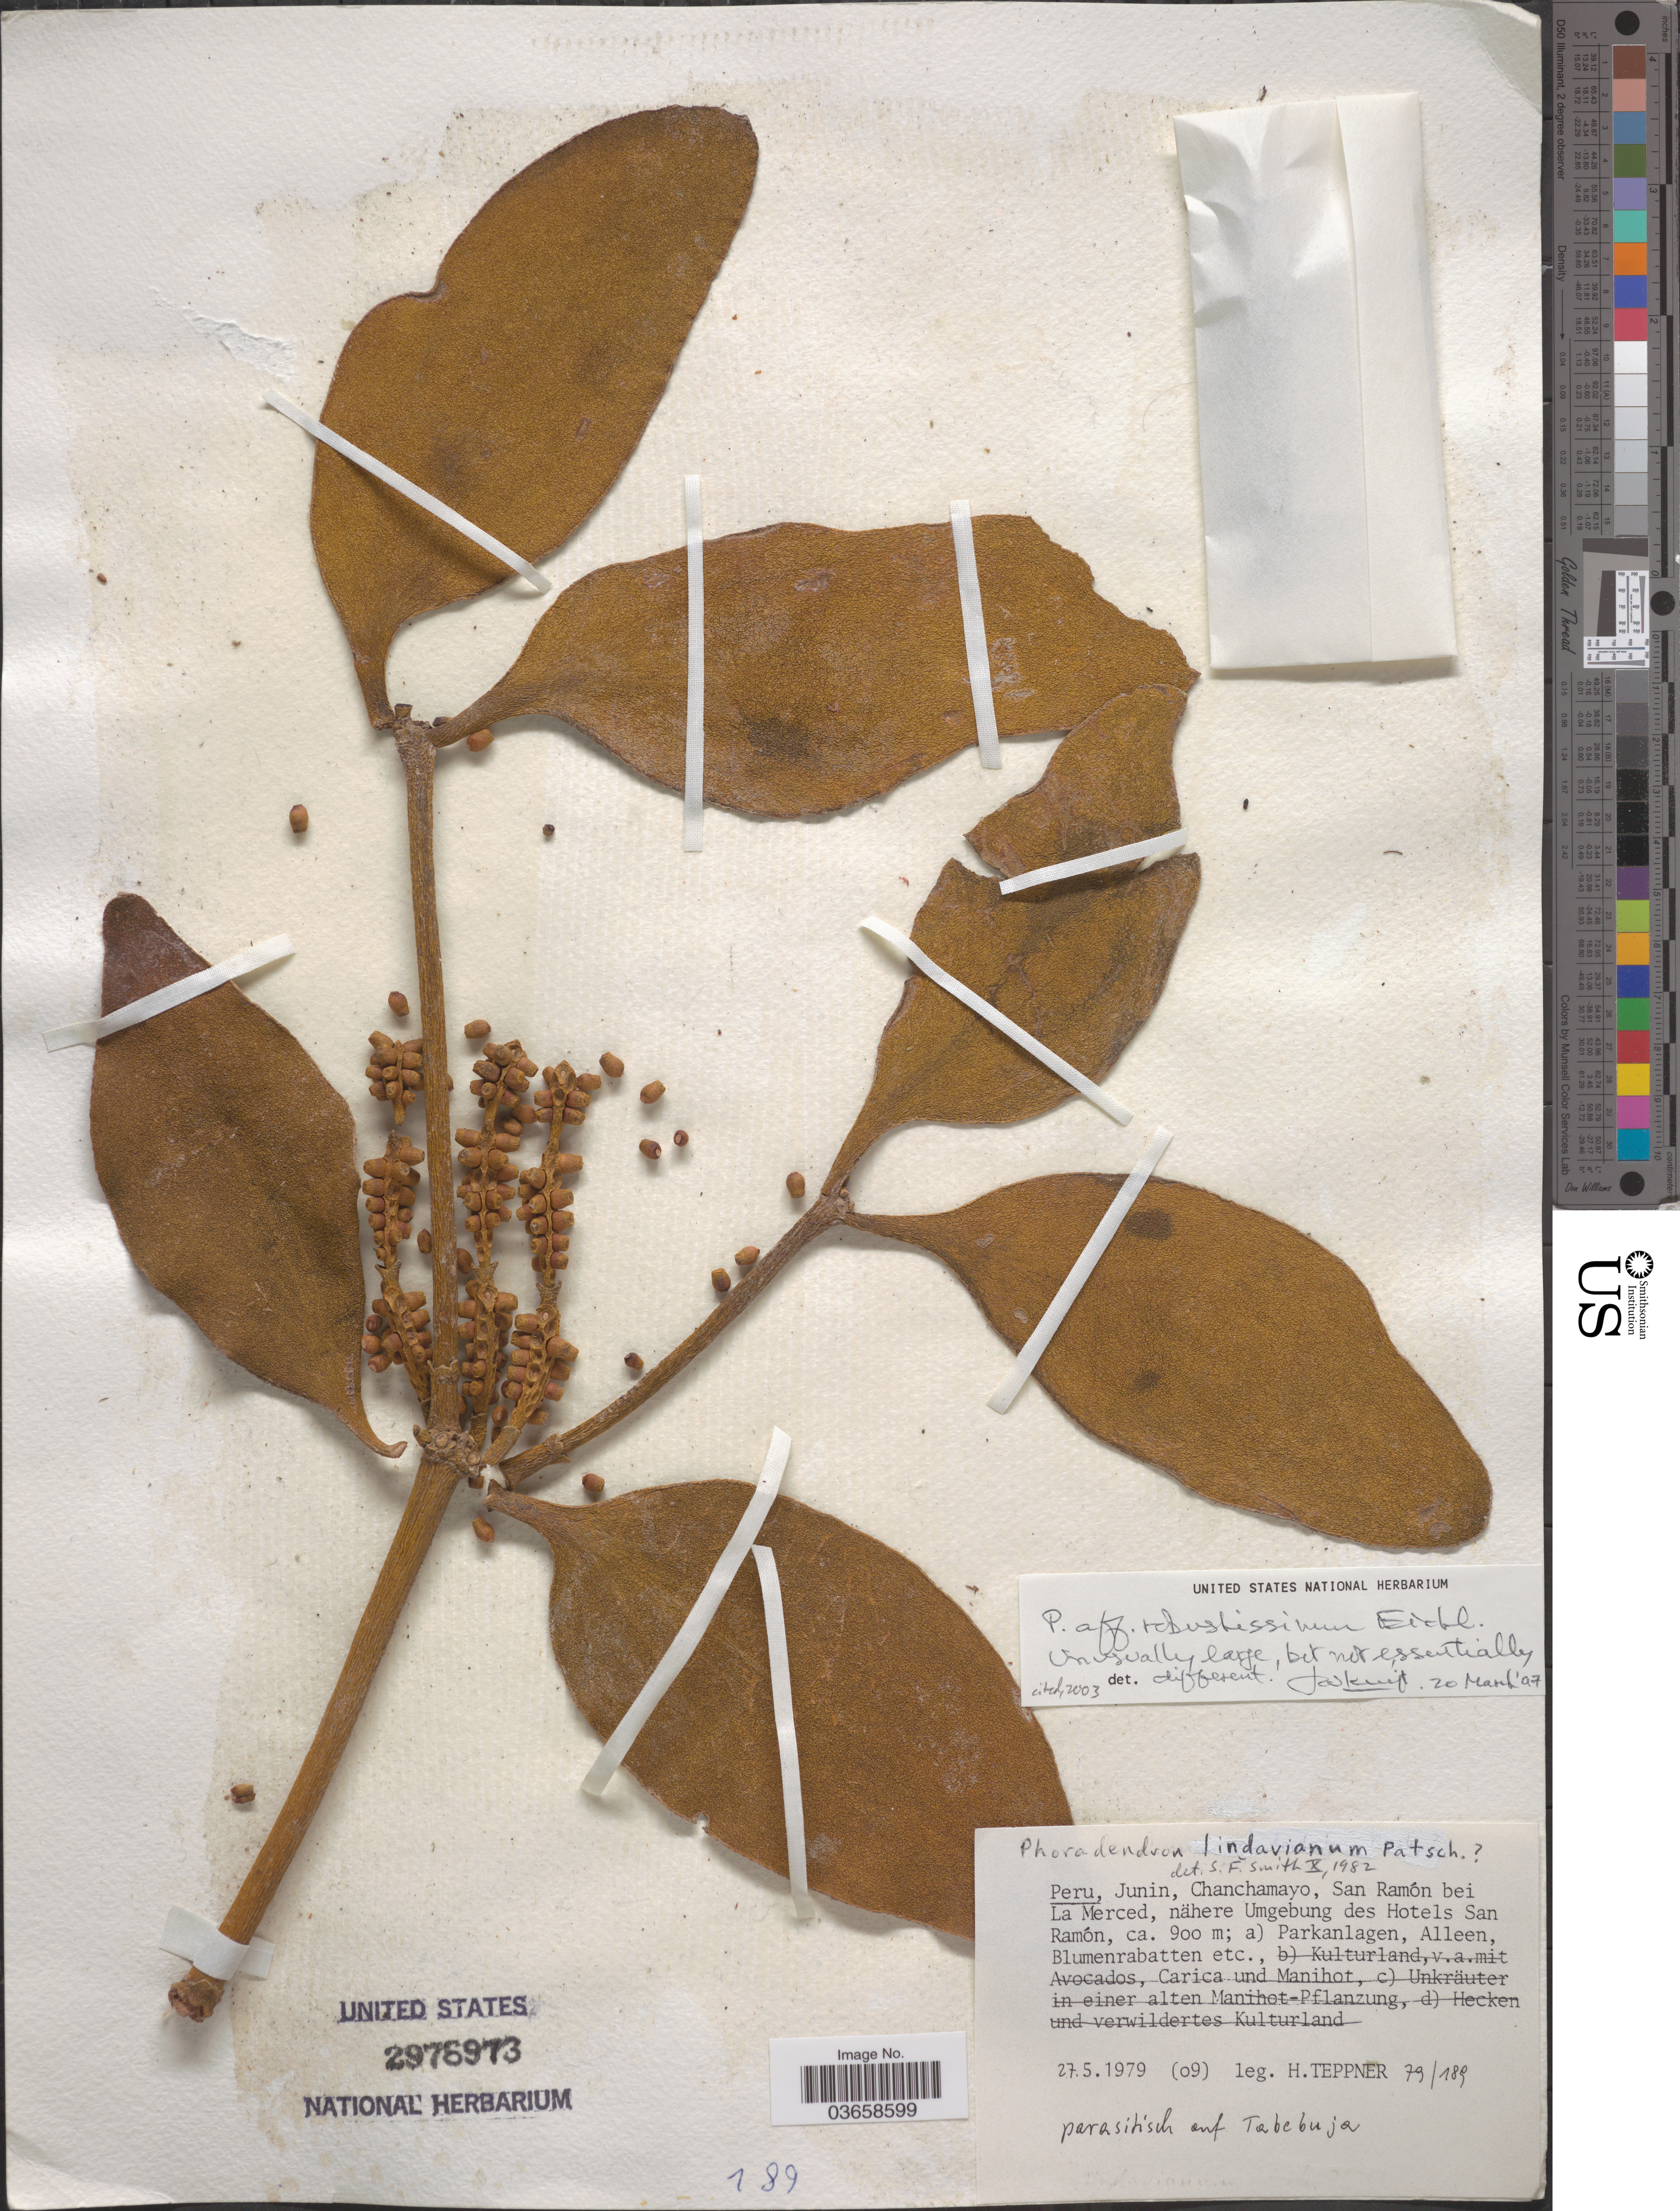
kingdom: Plantae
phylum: Tracheophyta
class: Magnoliopsida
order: Santalales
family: Viscaceae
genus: Phoradendron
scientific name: Phoradendron robustissimum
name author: Eichler in Mart.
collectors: H. Teppner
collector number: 79/189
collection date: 1979-05-27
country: Peru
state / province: Junín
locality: Chanchamayo, San Ramón bei La Merced, nähere Umgebung des Hotels San Ramón.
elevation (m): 900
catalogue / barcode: US 2976973